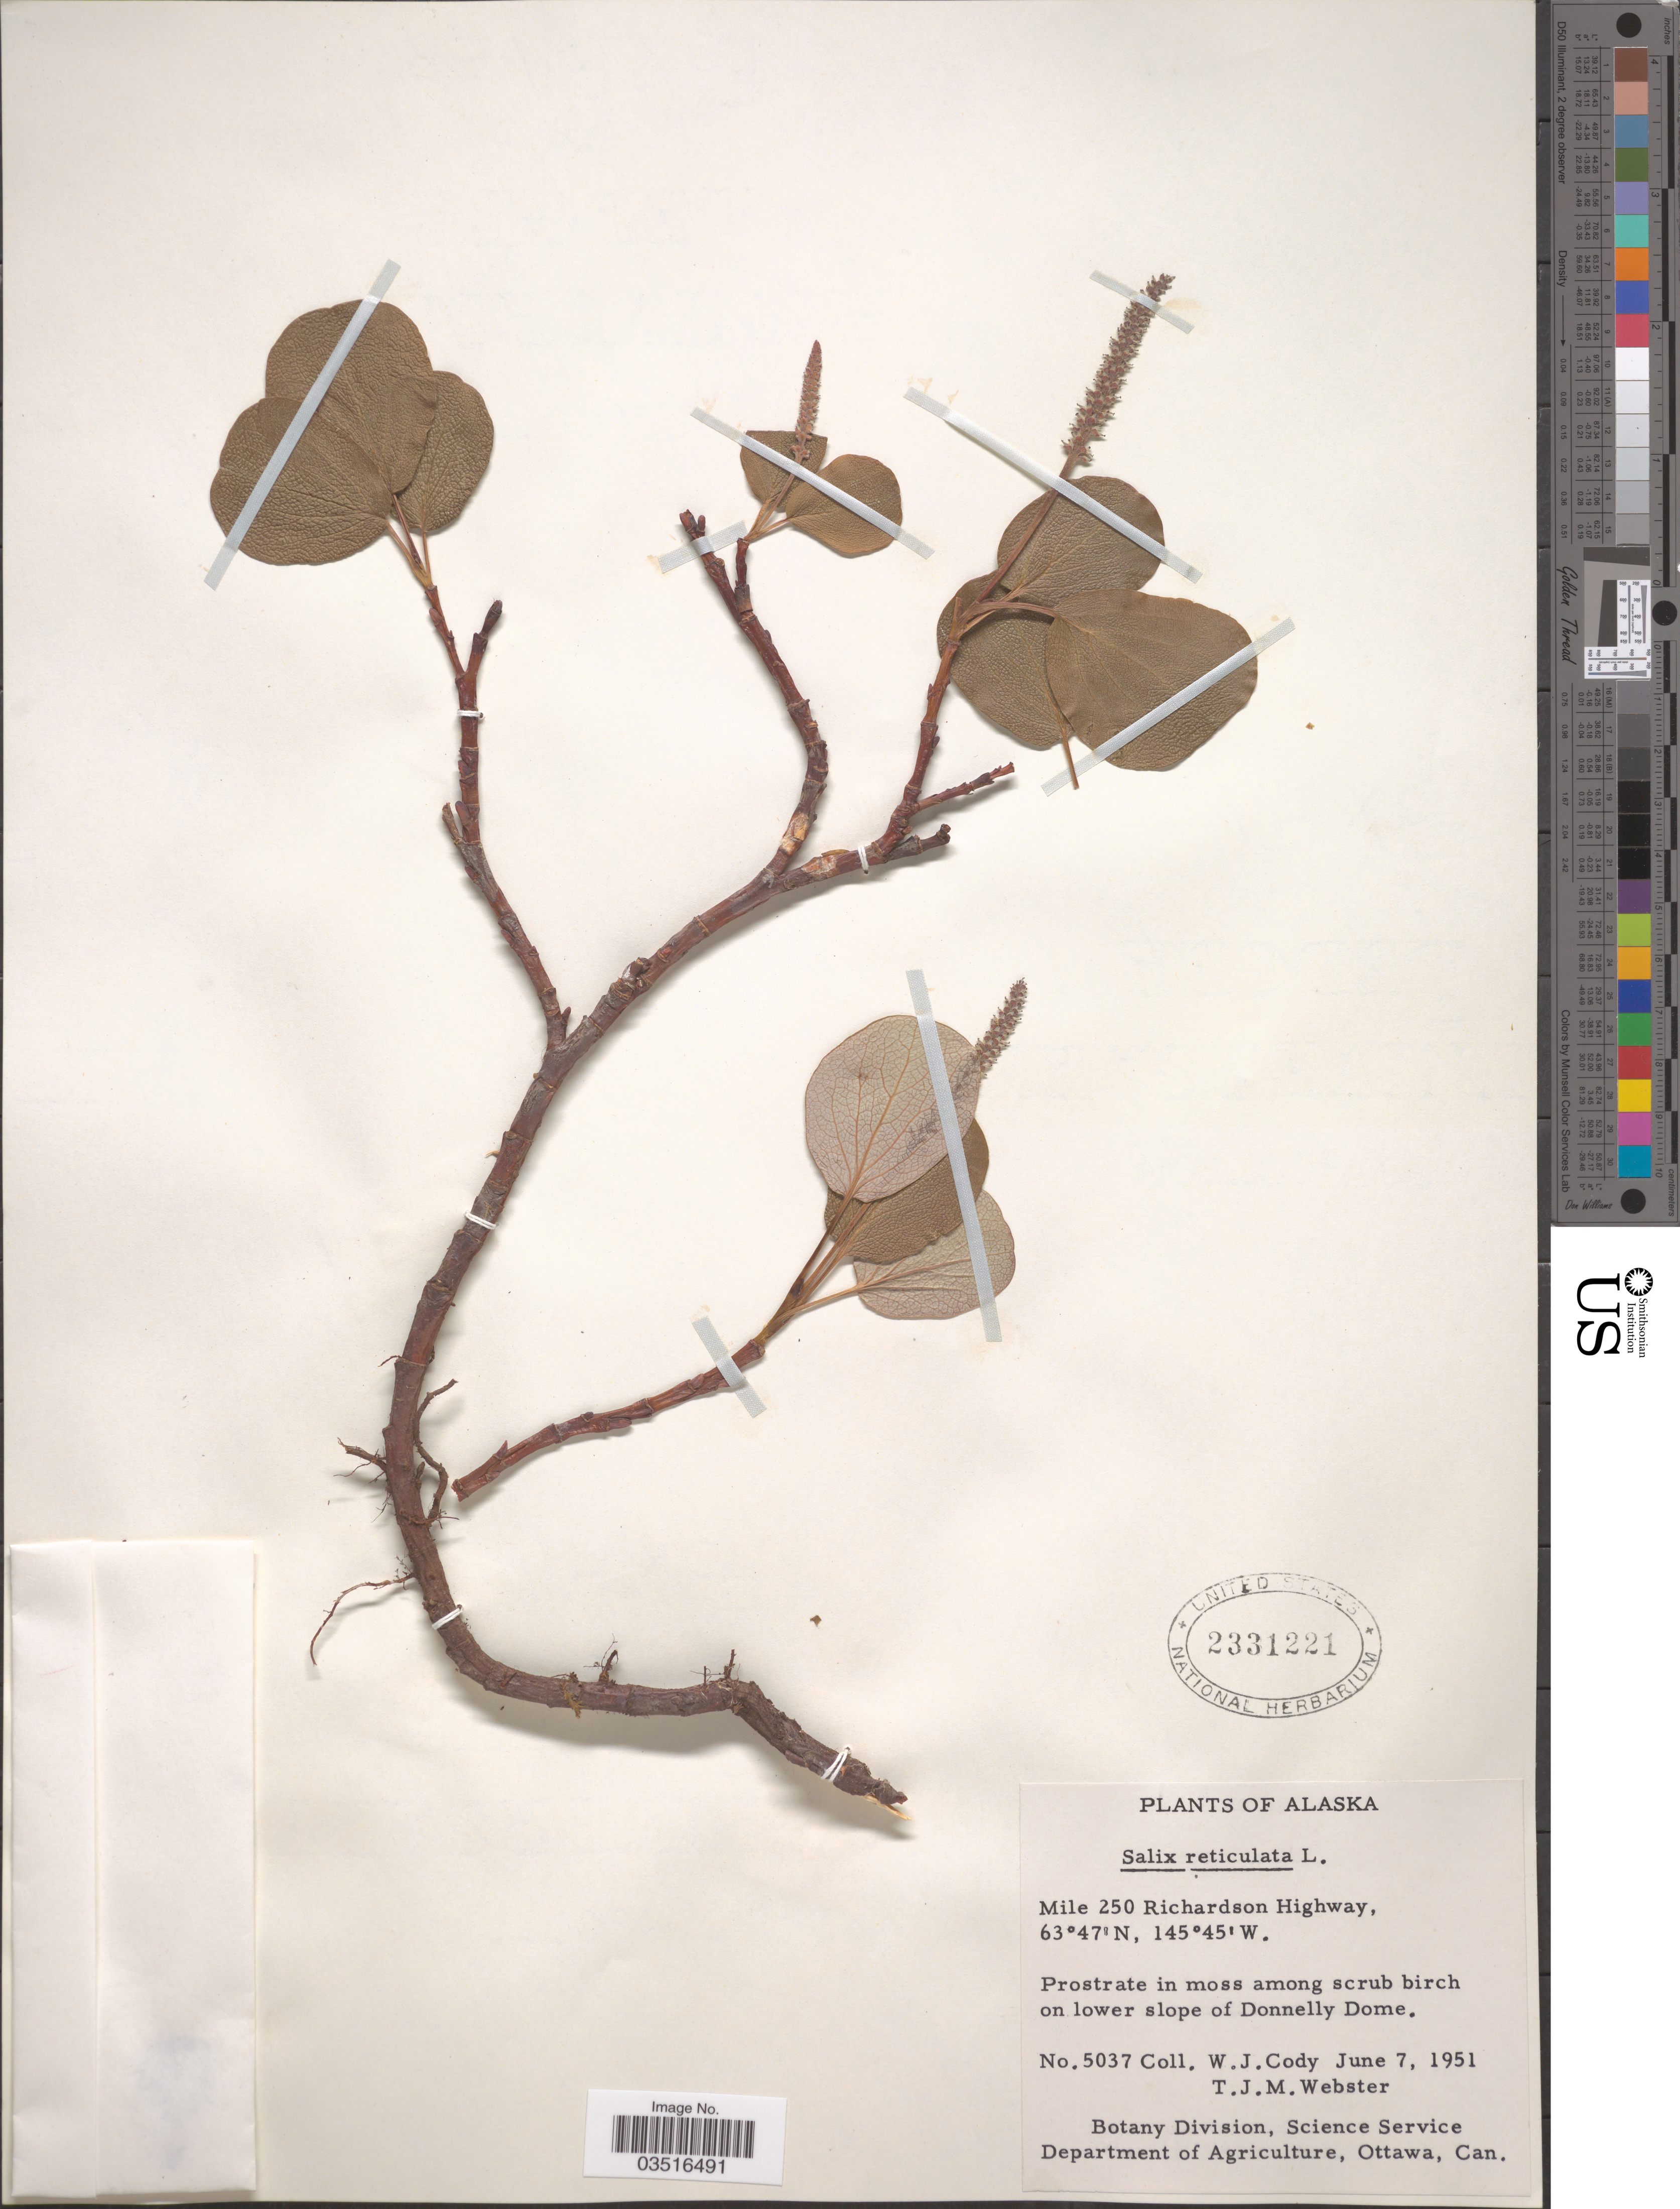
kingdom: Plantae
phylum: Tracheophyta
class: Magnoliopsida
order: Malpighiales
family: Salicaceae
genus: Salix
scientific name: Salix reticulata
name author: L.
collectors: W. Cody & T. J. Webster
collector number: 5037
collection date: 1951-06-07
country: United States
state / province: Alaska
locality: Mile 250 Richardson Highway. Lower slope of Donnelly Dome.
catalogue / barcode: US 2331221